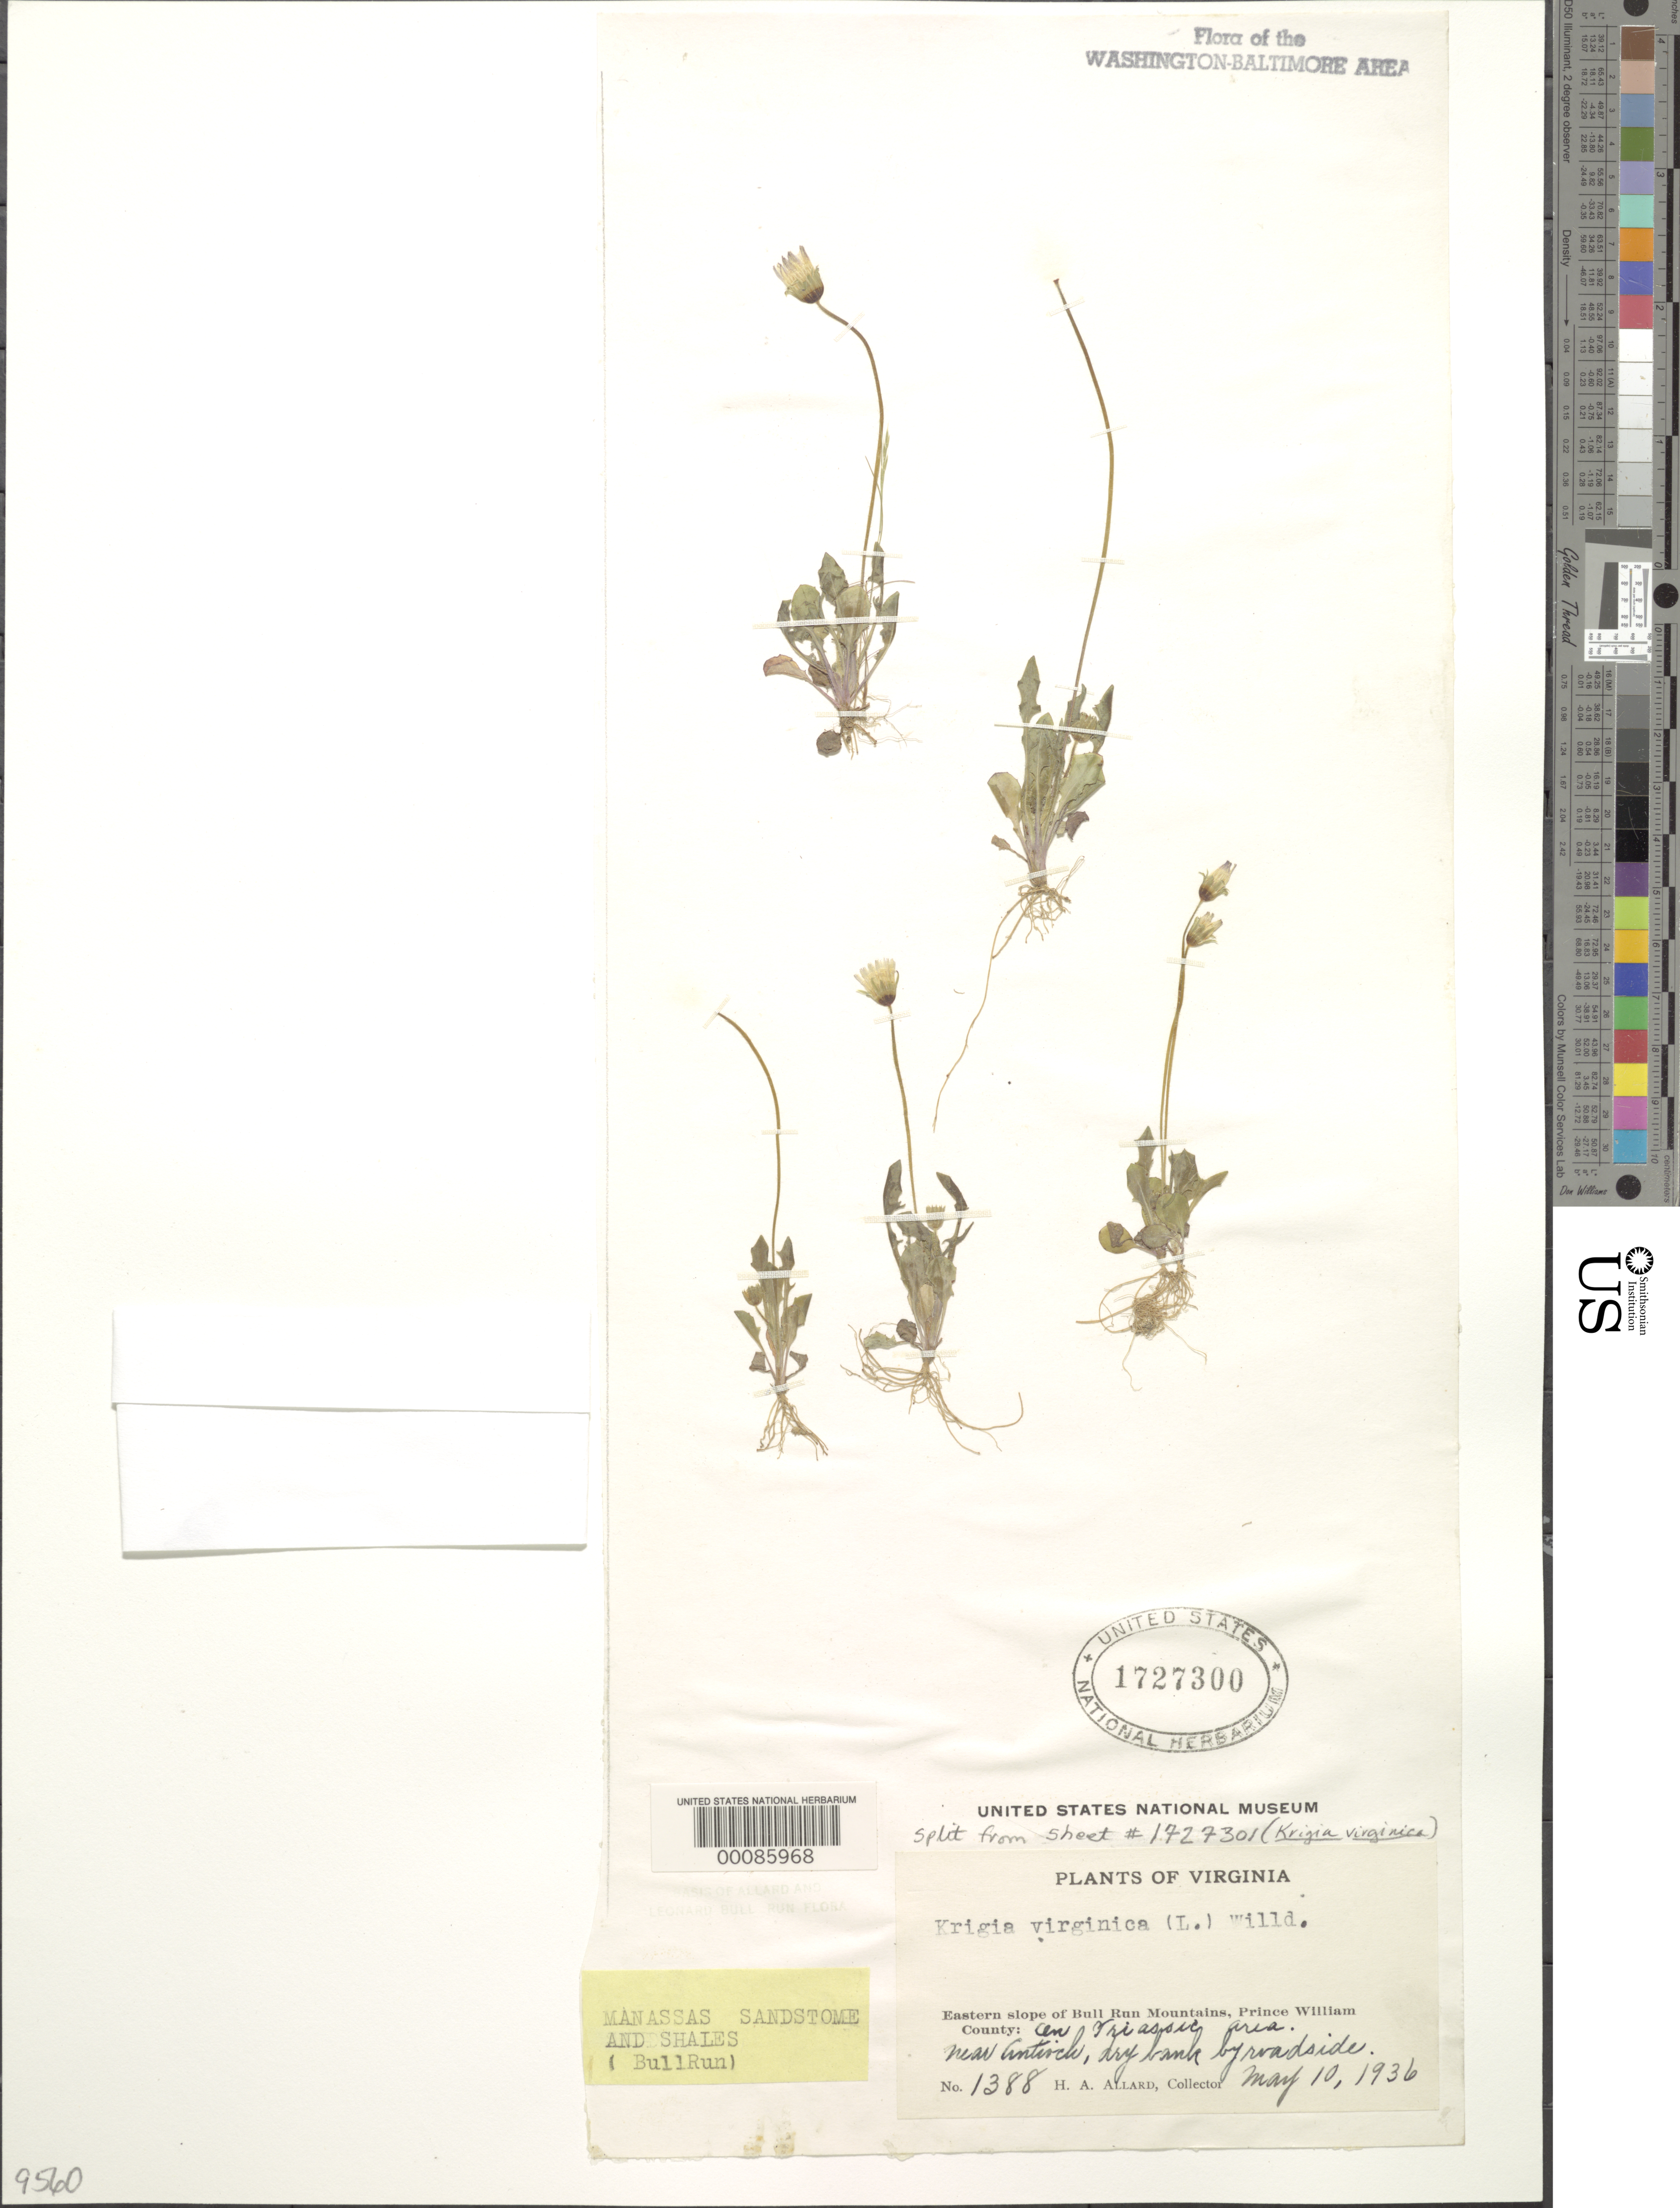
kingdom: Plantae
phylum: Tracheophyta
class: Magnoliopsida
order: Asterales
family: Asteraceae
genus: Krigia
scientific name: Krigia virginica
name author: (L.) Willd.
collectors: H. A. Allard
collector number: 1388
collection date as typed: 10 May 1936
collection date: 1936-05-10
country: United States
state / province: Virginia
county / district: Prince William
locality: Near Antioch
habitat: Dry roadside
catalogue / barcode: US 1727300